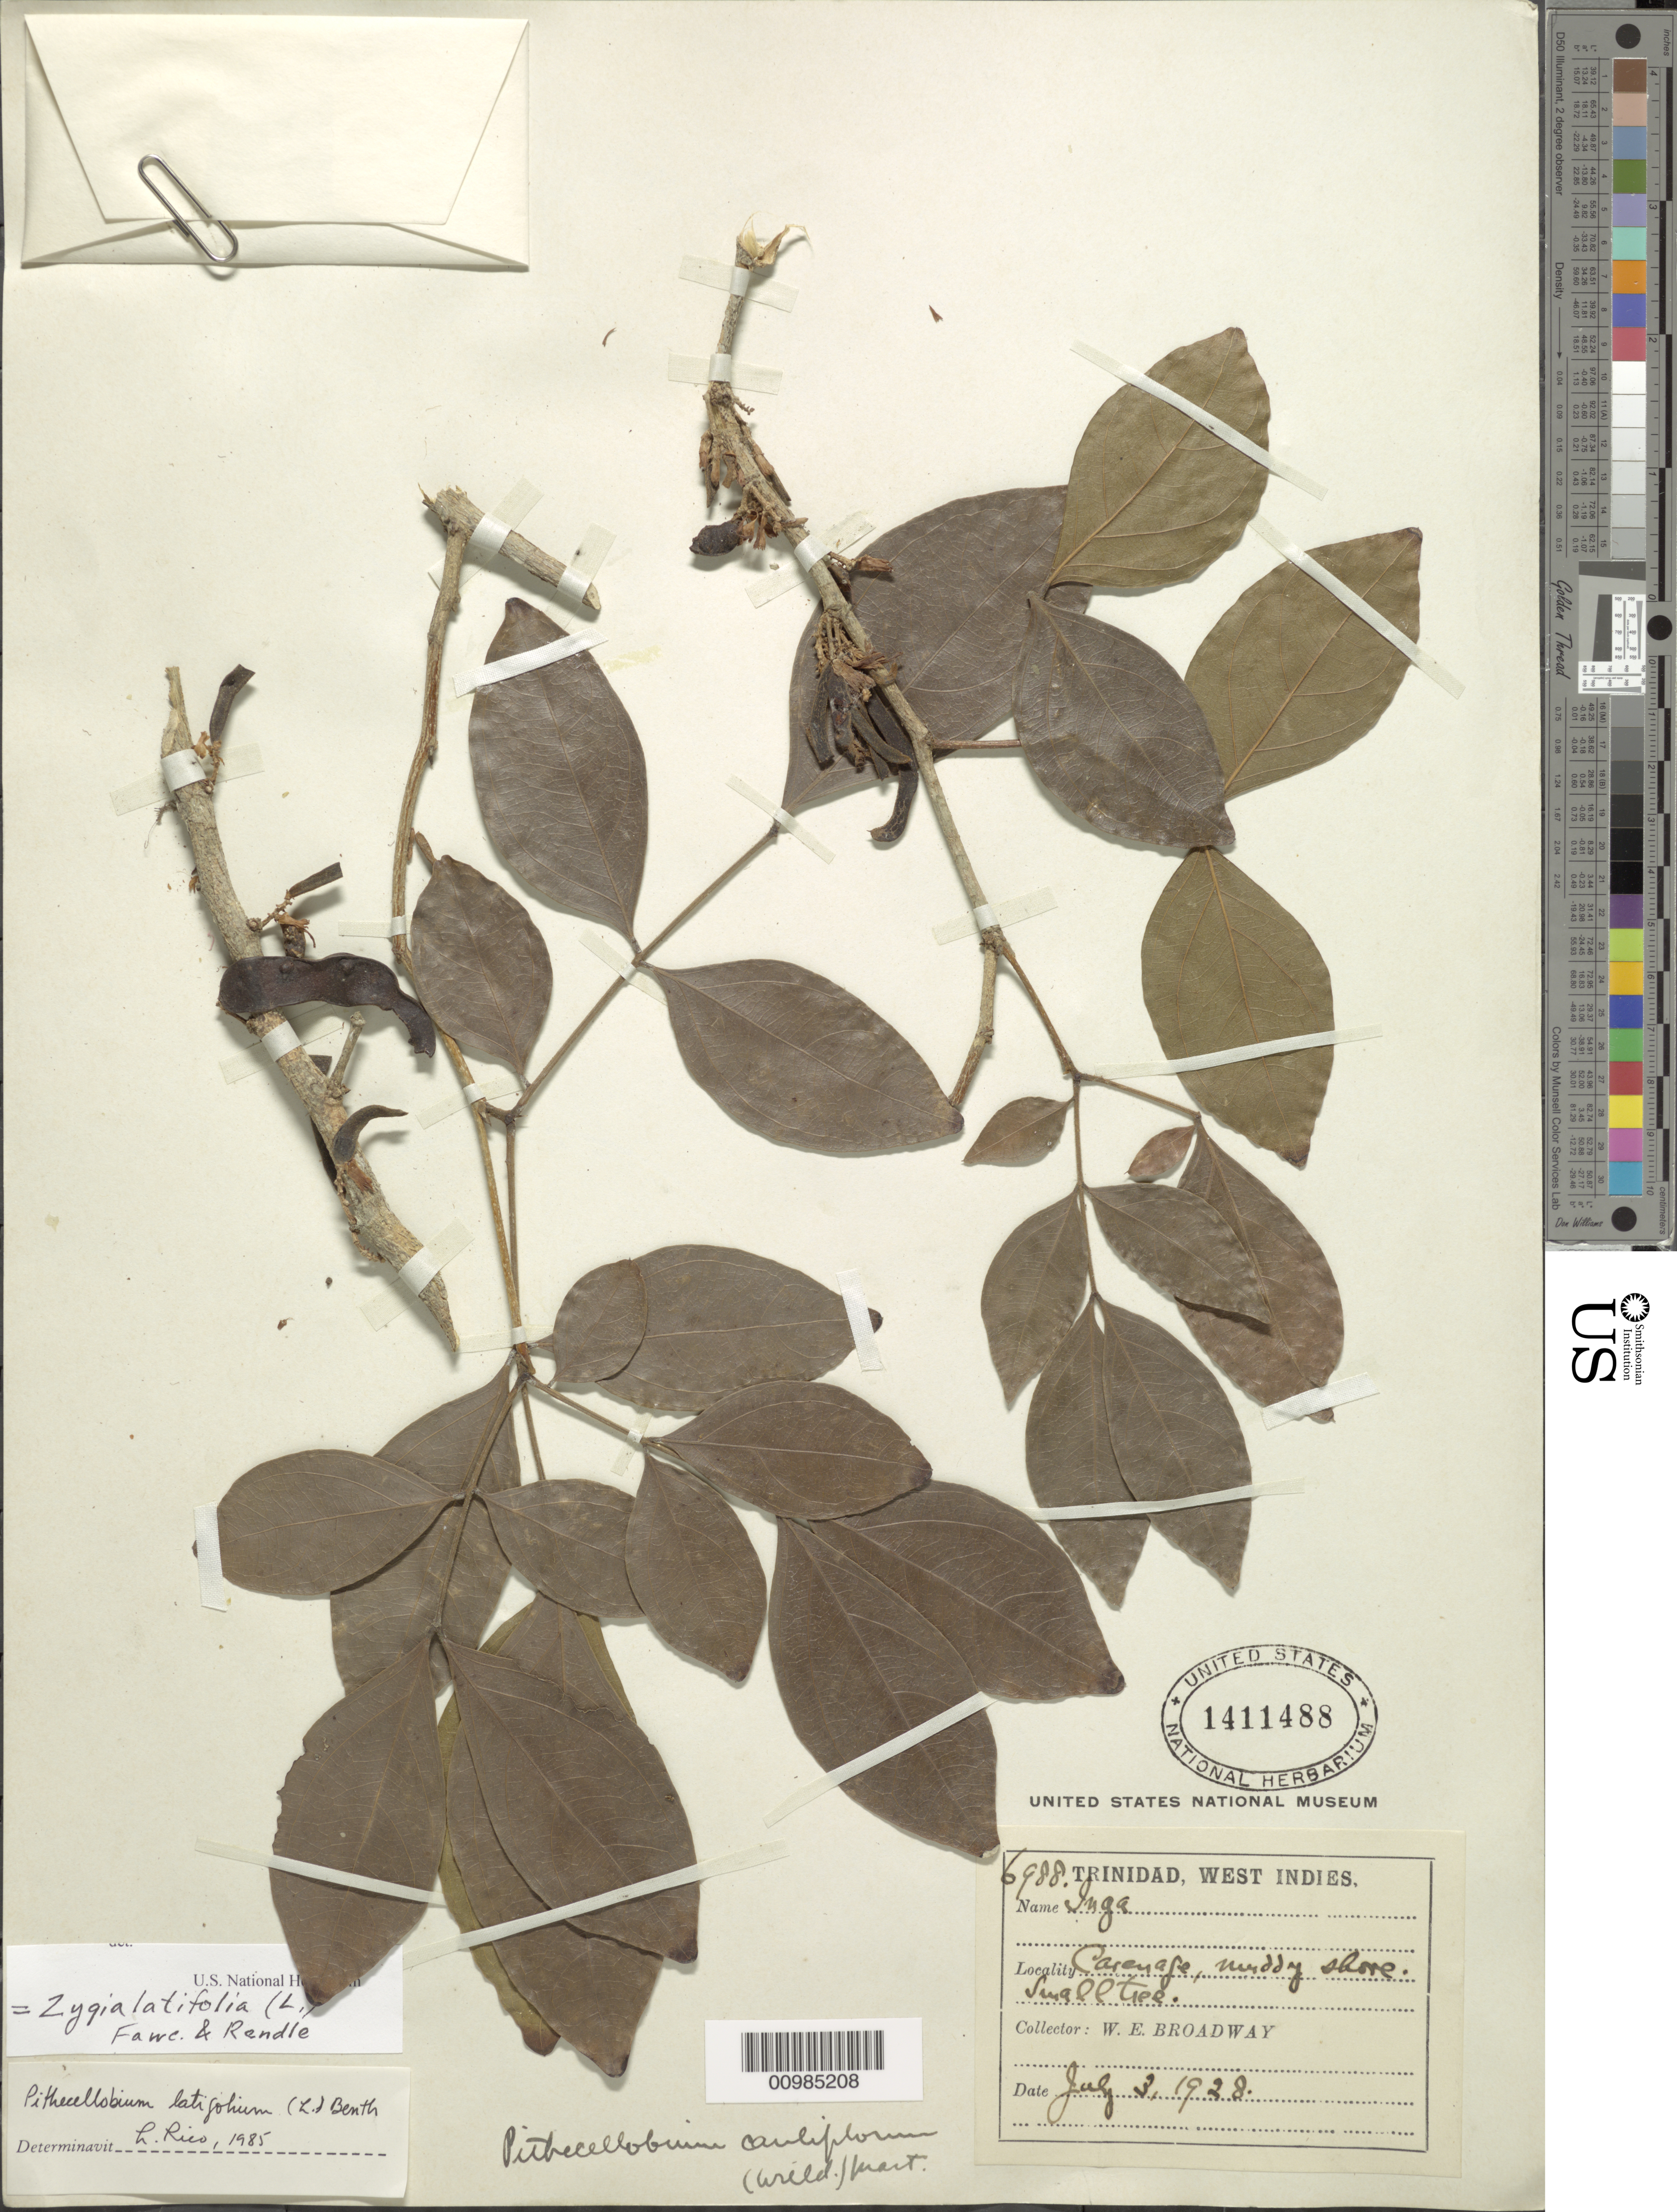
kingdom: Plantae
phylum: Tracheophyta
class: Magnoliopsida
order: Fabales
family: Fabaceae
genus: Zygia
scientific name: Zygia latifolia var. latifolia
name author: (L.) Fawc. & Rendle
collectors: W. E. Broadway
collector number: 6988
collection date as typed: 03 Jul 1928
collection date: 1928-07-03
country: Trinidad and Tobago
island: Trinidad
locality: Carenafe, muddy shore.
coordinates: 0 N, 0 E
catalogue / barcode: US 1411488